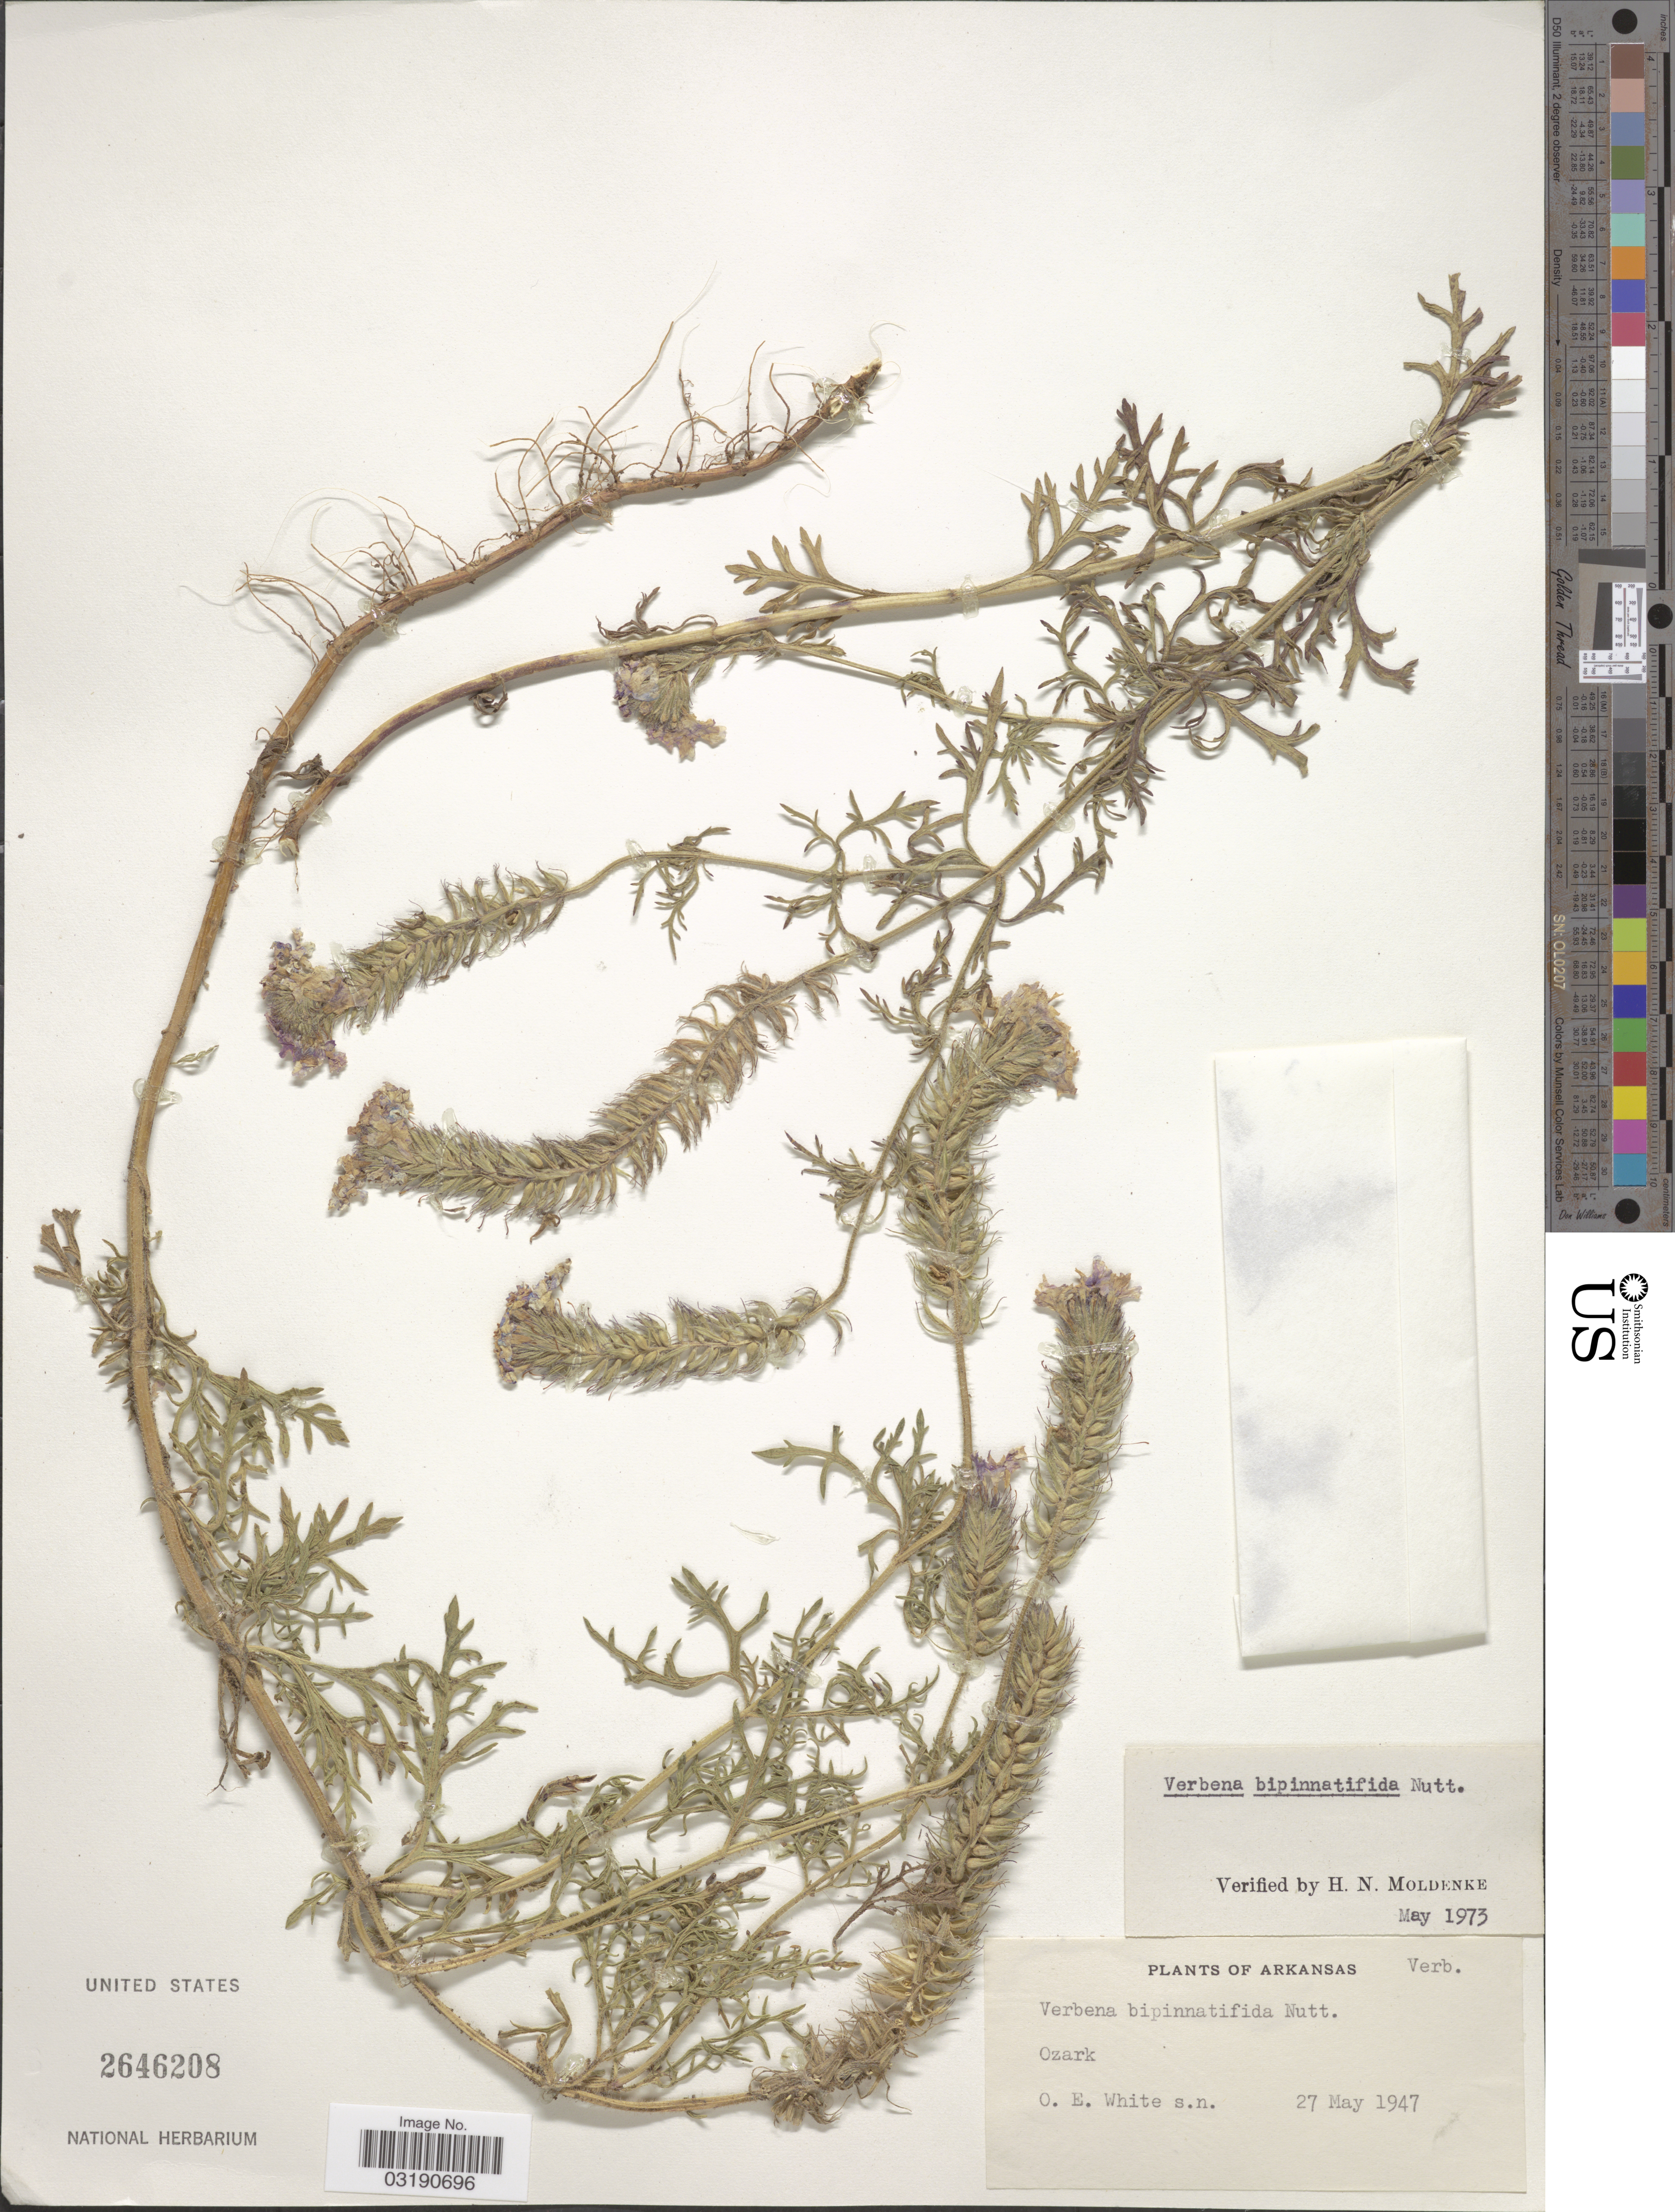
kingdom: Plantae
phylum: Tracheophyta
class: Magnoliopsida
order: Lamiales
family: Verbenaceae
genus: Verbena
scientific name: Verbena bipinnatifida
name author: (Schauer) Nutt.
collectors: O. E. White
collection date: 1947-05-27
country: United States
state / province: Arkansas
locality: Ozark.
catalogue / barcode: US 2646208